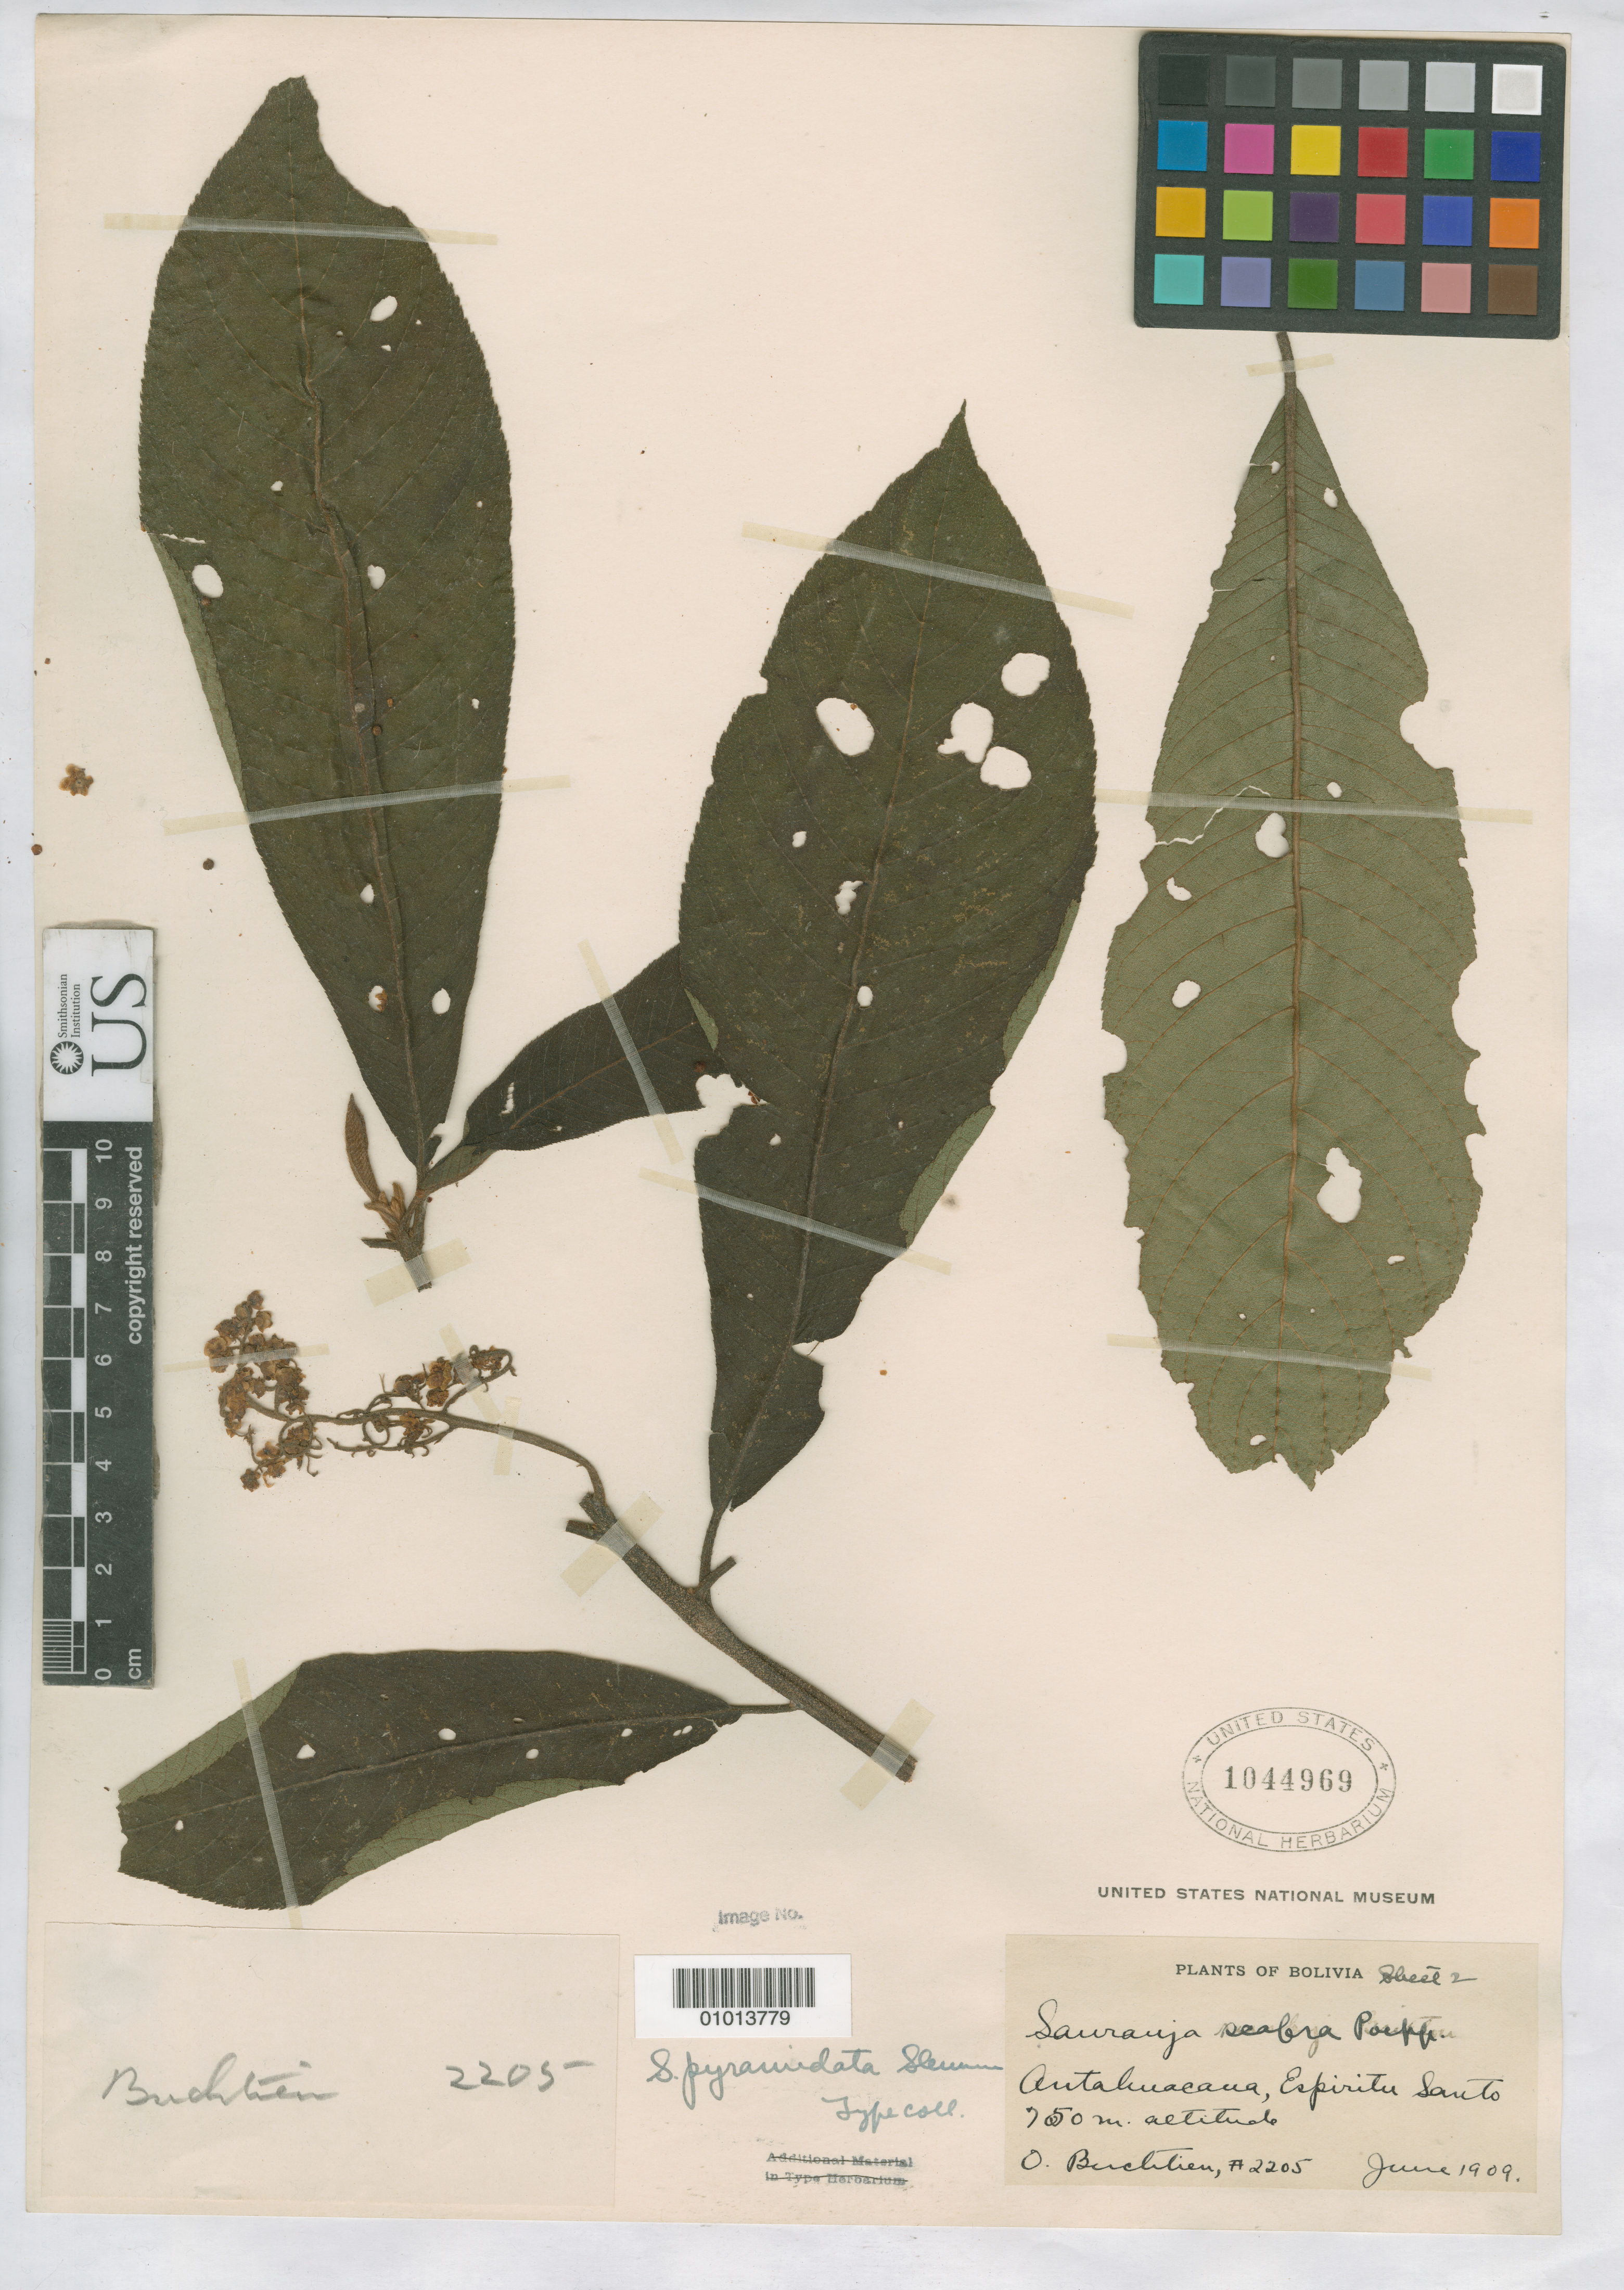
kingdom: Plantae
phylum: Tracheophyta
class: Magnoliopsida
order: Ericales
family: Actinidiaceae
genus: Saurauia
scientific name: Saurauia pyramidata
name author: Sleumer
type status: Isolectotype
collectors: O. Buchtien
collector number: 2205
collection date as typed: Jun 1909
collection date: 1909-06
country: Bolivia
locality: Antahuacarnu, Espirito Santo.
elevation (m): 750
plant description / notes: Annotated "Sheet 2" but no corresponding "sheet 1" found.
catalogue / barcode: US 1044969